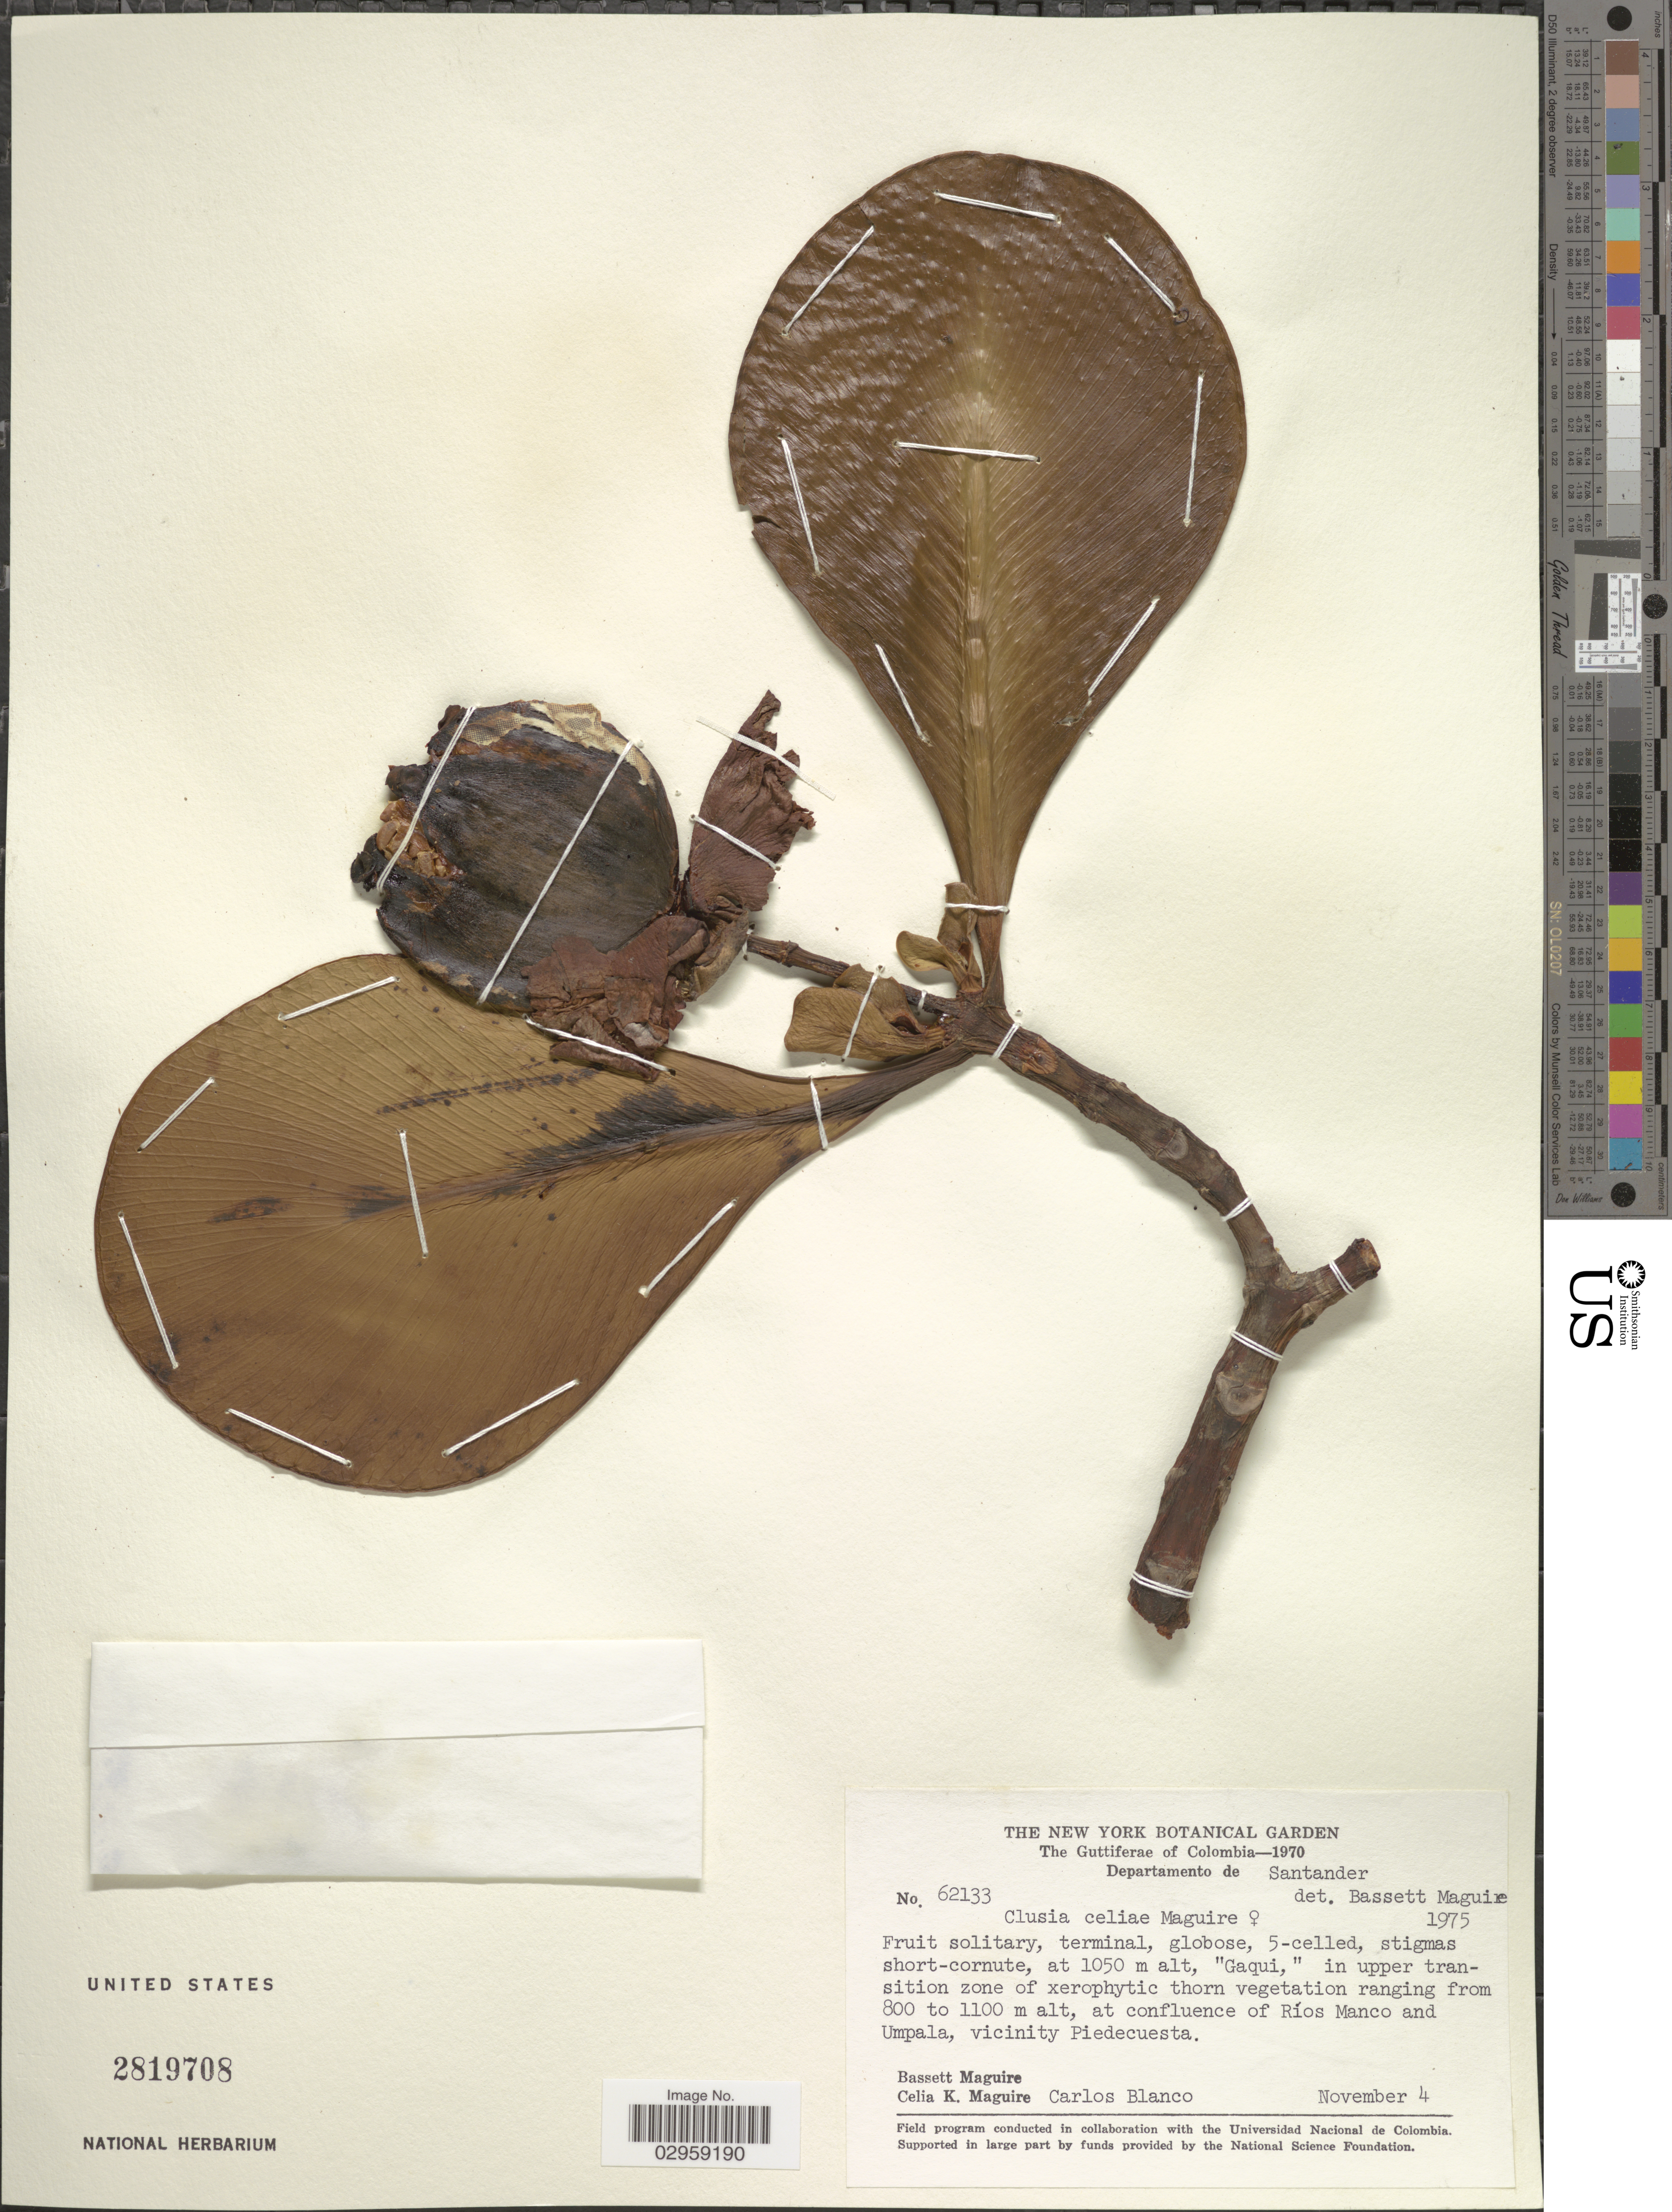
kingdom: Plantae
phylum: Tracheophyta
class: Magnoliopsida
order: Malpighiales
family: Clusiaceae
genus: Clusia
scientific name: Clusia celiae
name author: Maguire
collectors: B. Maguire, C. K. Maguire & C. Blanco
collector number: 62133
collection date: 1970-11-04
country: Colombia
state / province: Santander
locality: The Guttiferae of Colombia. Departamento de Santander. At confluence of Ríos Manco and Umpala, vicinity Piedecuesta.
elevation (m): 800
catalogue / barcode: US 2819708